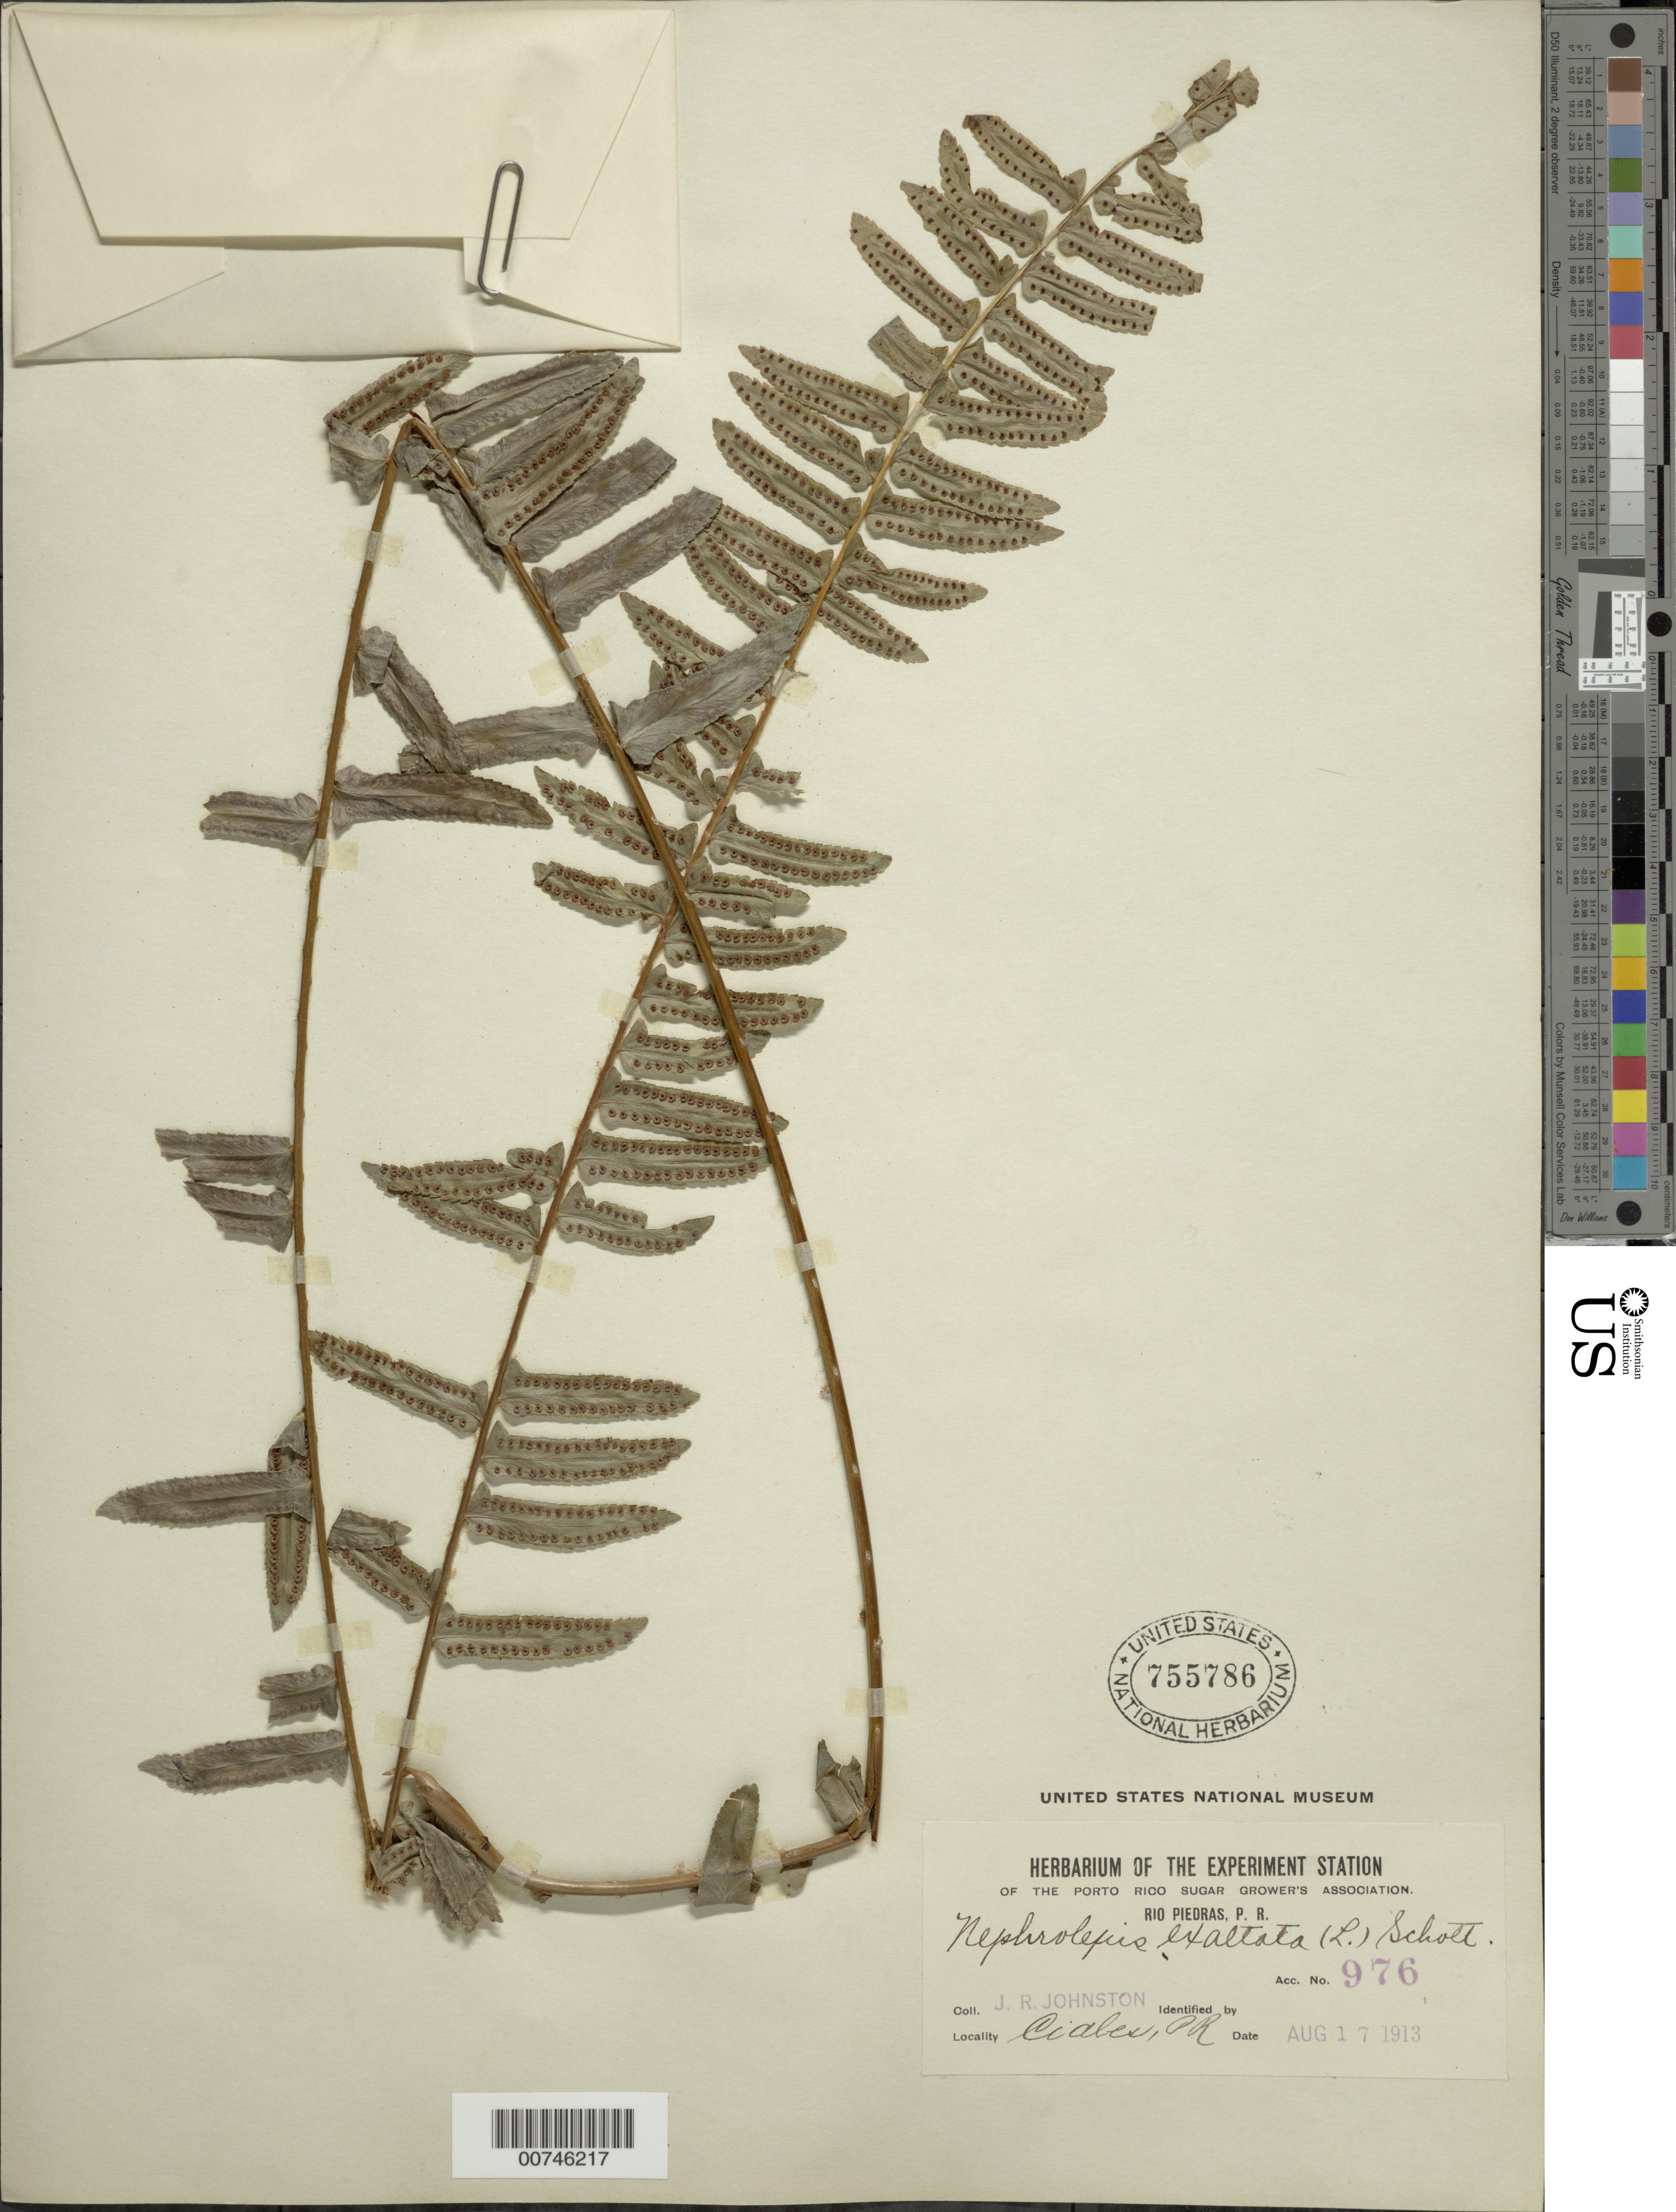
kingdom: Plantae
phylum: Tracheophyta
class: Polypodiopsida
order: Polypodiales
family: Nephrolepidaceae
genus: Nephrolepis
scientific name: Nephrolepis exaltata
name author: (L.) Schott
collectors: J. Johnston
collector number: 976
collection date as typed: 17 Aug 1913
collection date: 1913-08-17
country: Puerto Rico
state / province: Ciales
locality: Ciales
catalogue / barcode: US 755786